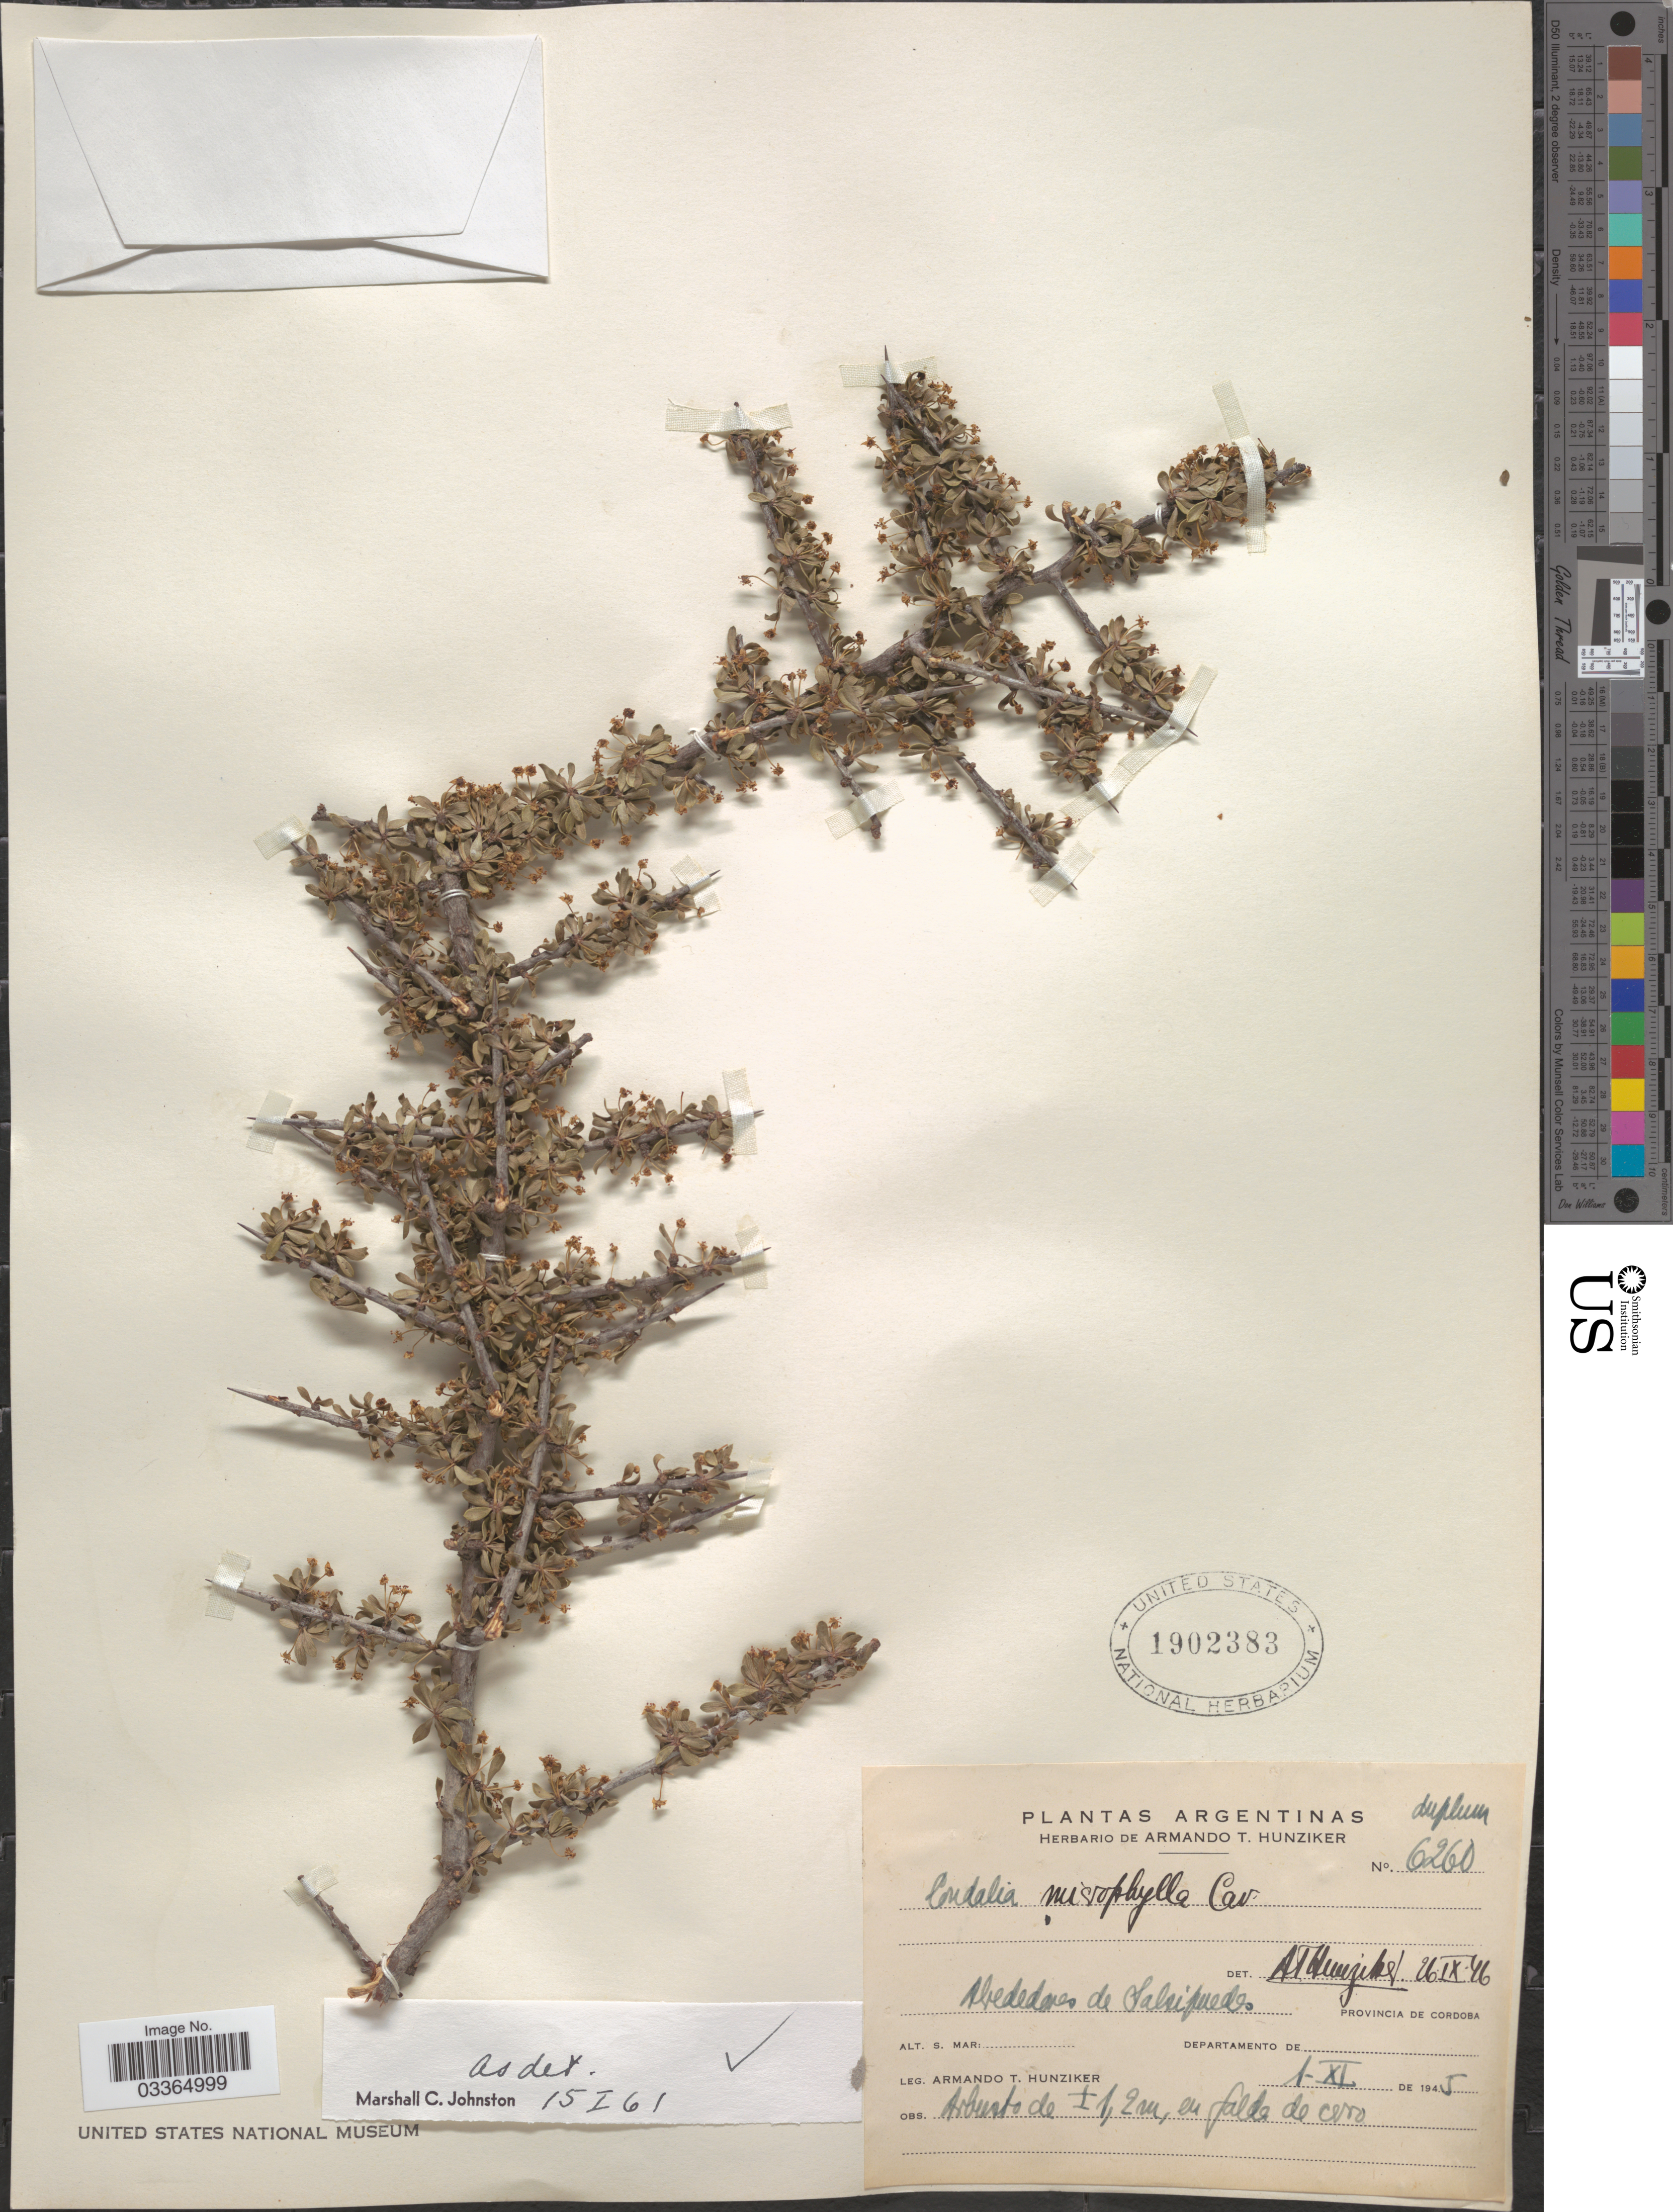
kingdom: Plantae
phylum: Tracheophyta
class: Magnoliopsida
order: Rosales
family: Rhamnaceae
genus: Condalia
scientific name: Condalia microphylla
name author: Cav.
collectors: A. T. Hunziker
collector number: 6260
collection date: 1945-11-01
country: Argentina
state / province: Cordoba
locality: Alrededores de Salsipuedes.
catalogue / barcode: US 1902383